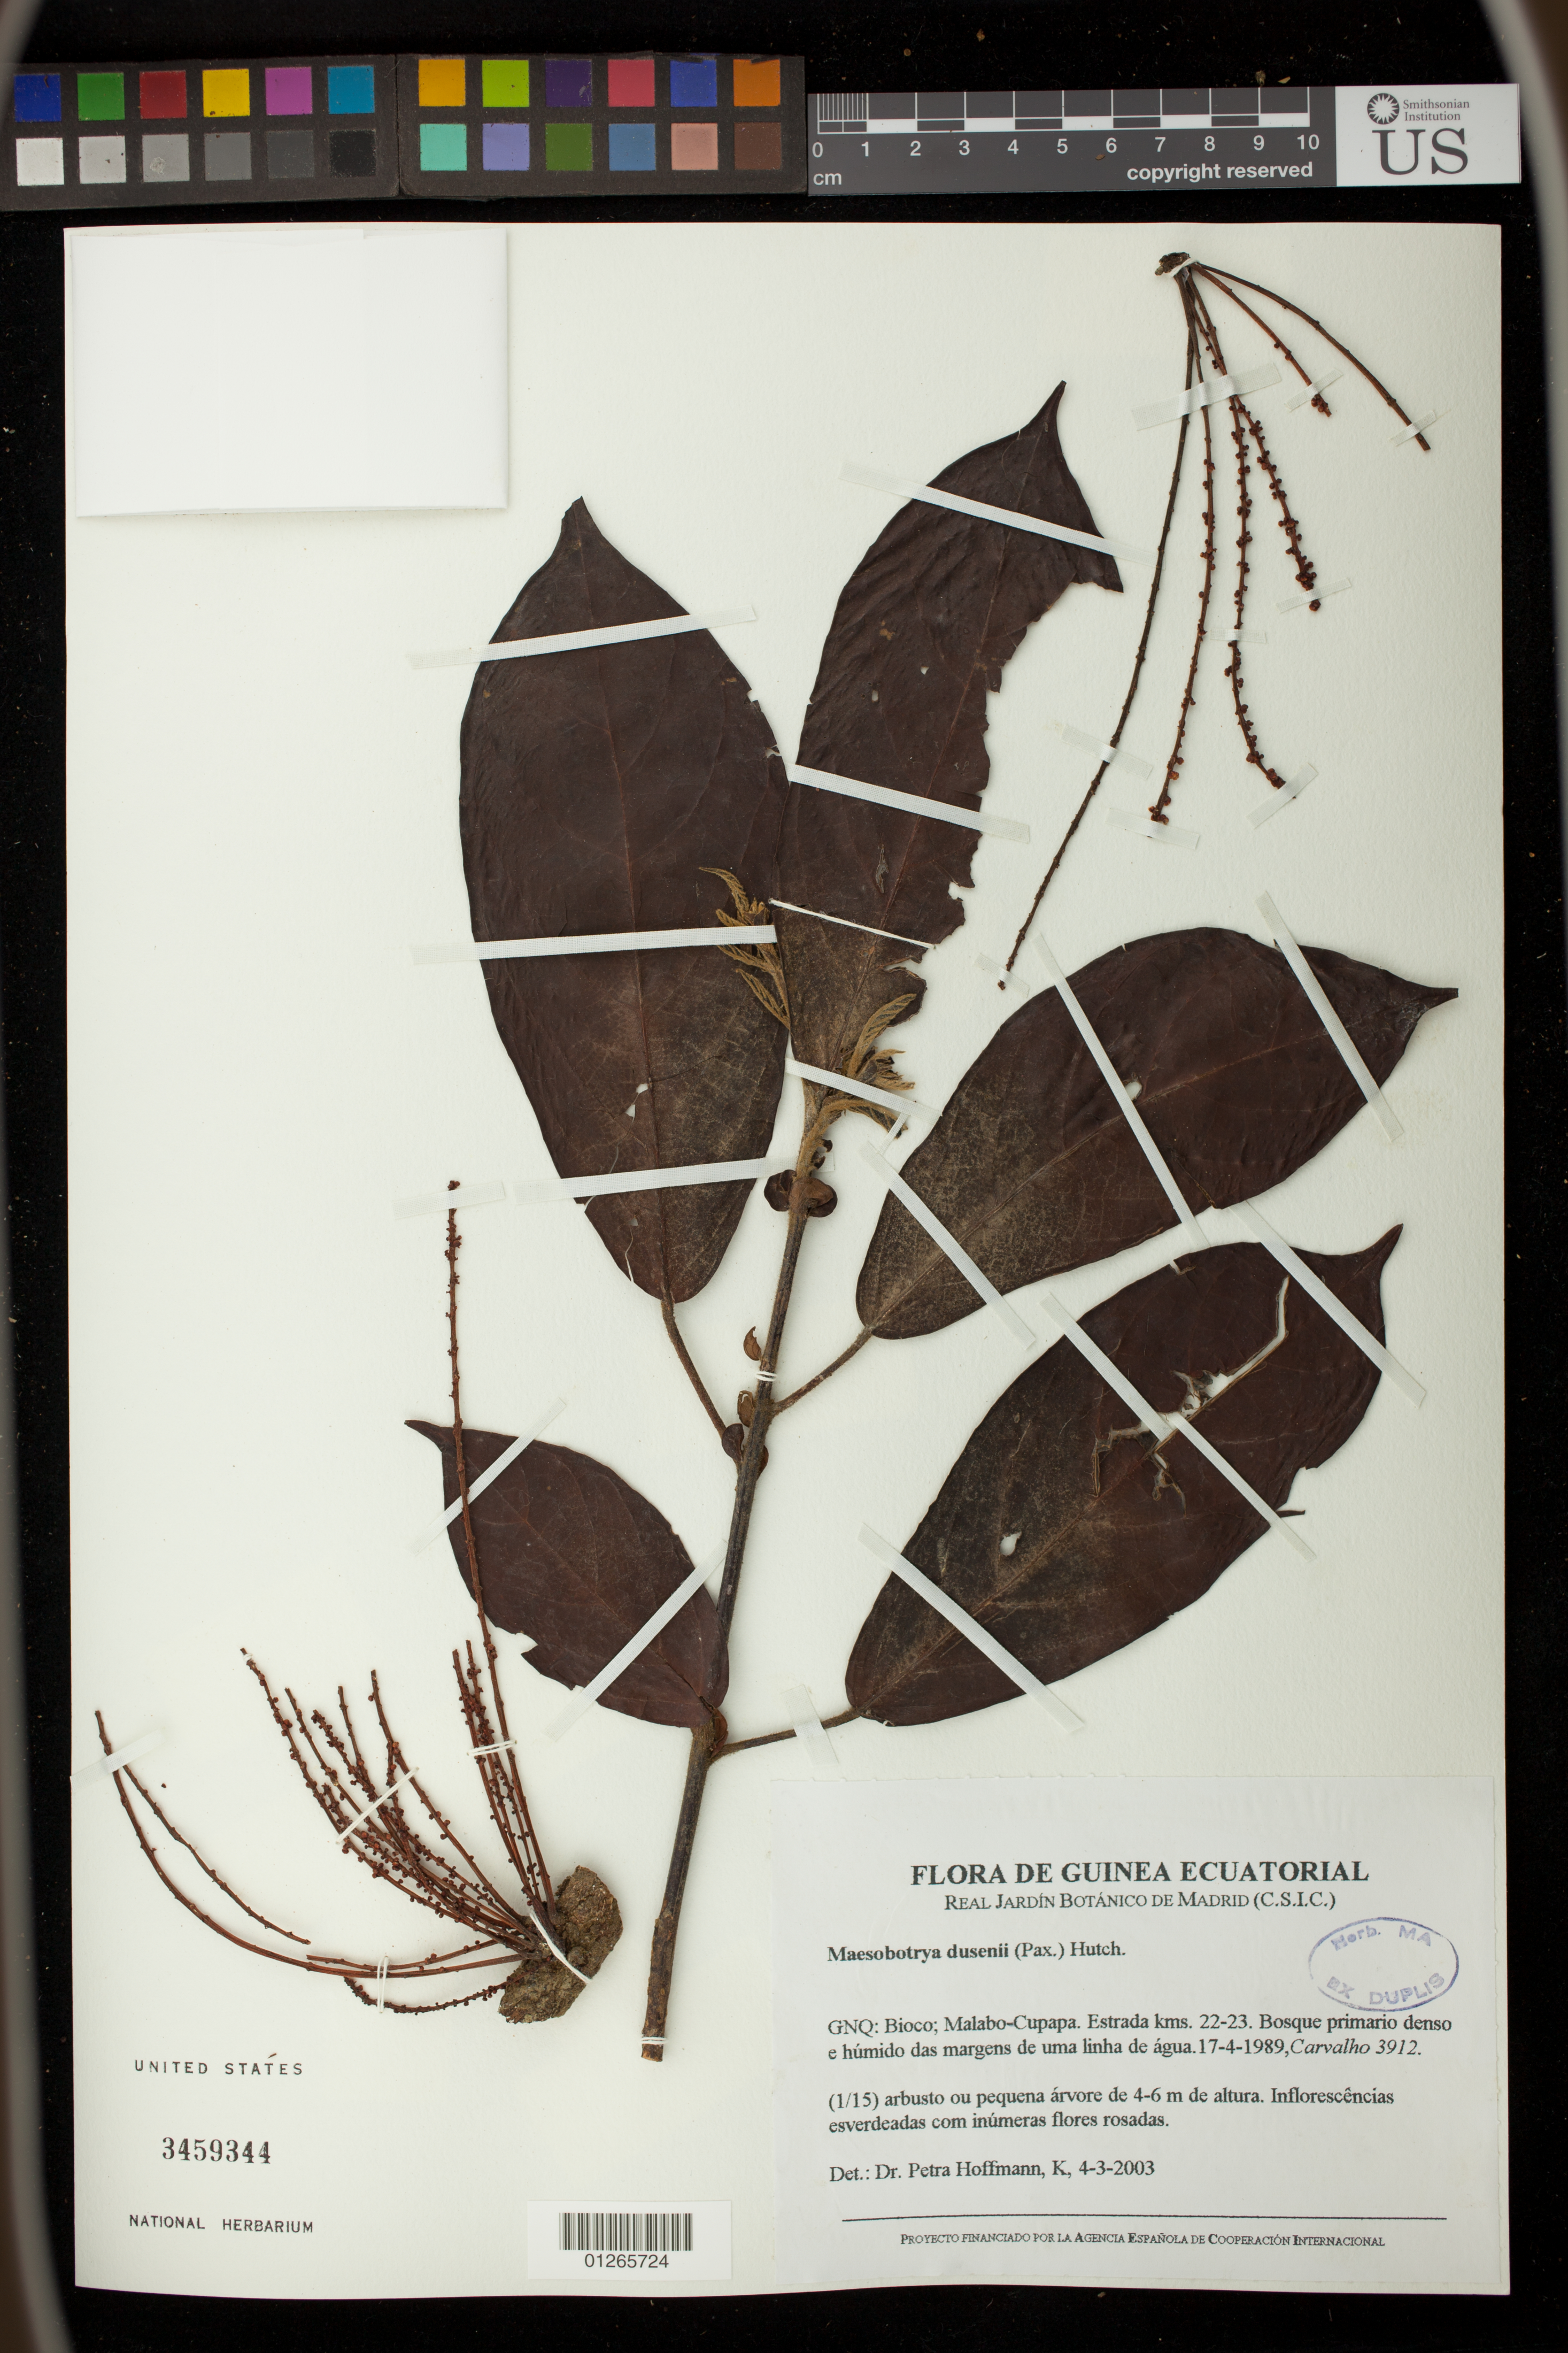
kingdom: Plantae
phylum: Tracheophyta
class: Magnoliopsida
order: Malpighiales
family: Phyllanthaceae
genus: Maesobotrya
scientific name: Maesobotrya dusenii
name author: (Pax) Hutch.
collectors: Carvalho, --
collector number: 3912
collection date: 1989-04-17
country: Equatorial Guinea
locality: Bioco; Malabo-Cupapa. Estrada kms. 22-23.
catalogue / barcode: US 3459344